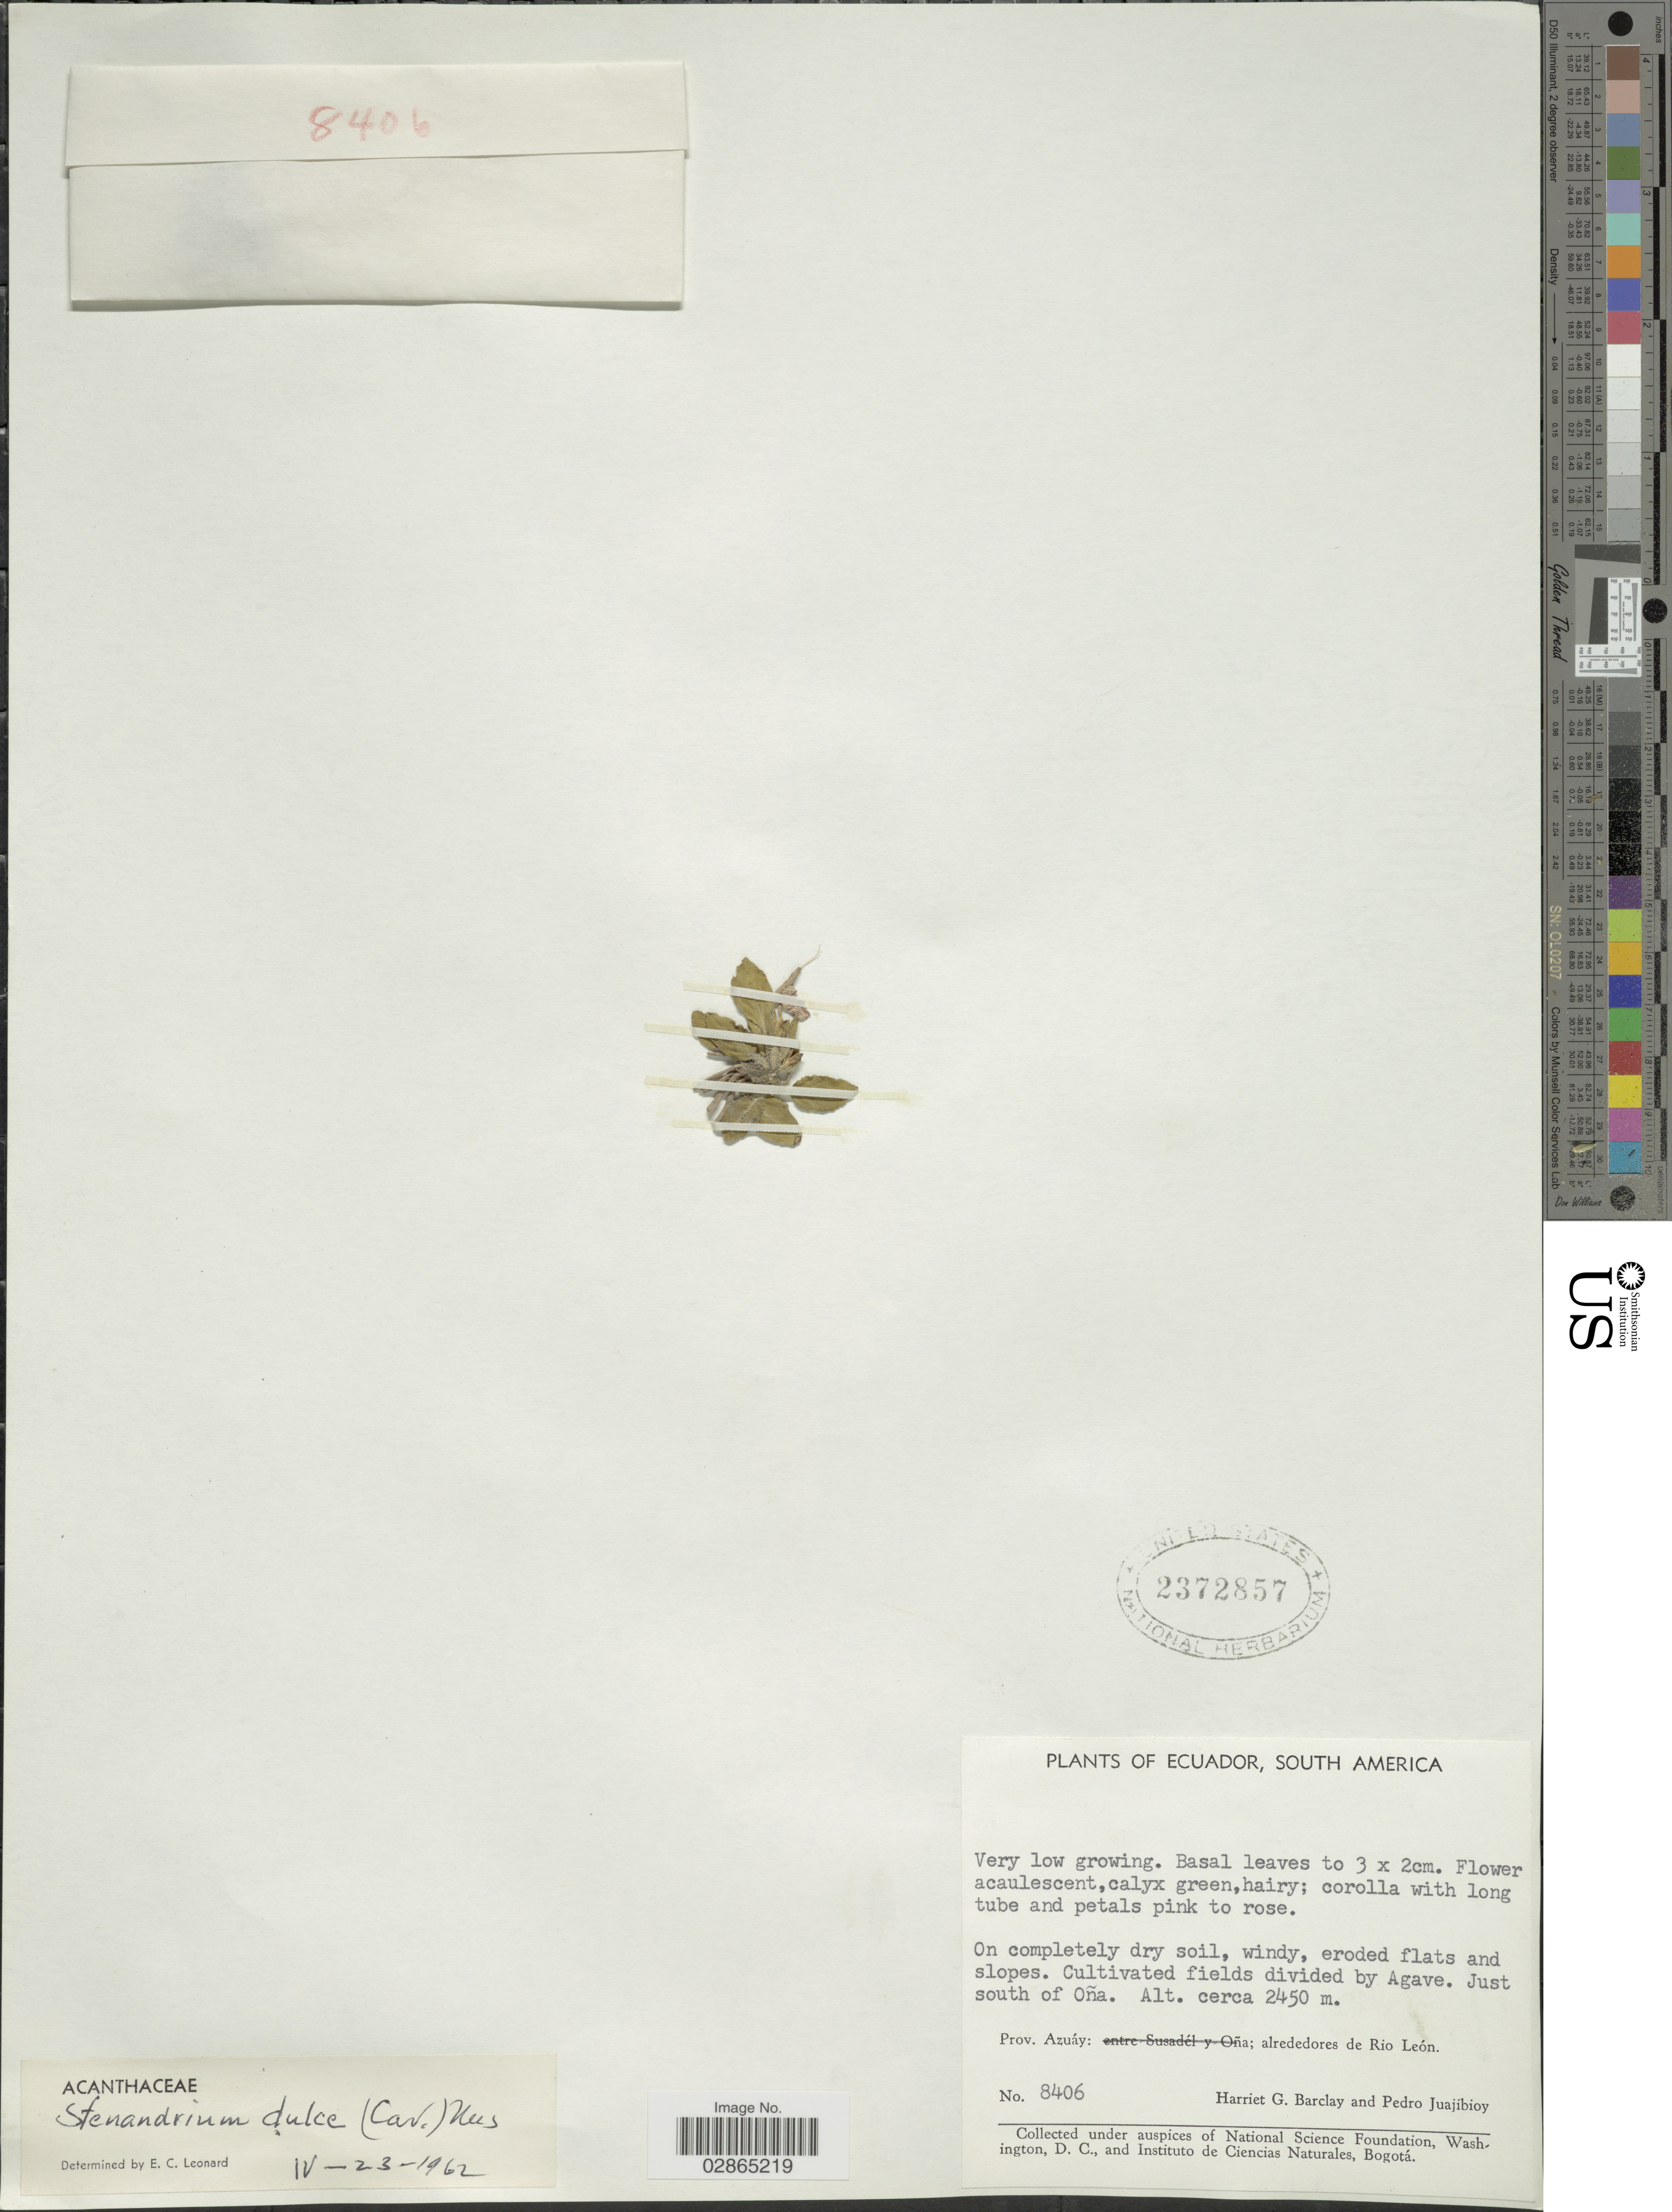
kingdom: Plantae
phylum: Tracheophyta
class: Magnoliopsida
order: Lamiales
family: Acanthaceae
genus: Stenandrium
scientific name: Stenandrium dulce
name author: (Cav.) Nees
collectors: H. G. Barclay & P. Juajibioy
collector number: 8406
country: Ecuador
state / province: Azuay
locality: Just of Oña. Prov. Azuáy: alrededores de Rio León.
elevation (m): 2450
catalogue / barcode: US 2372857